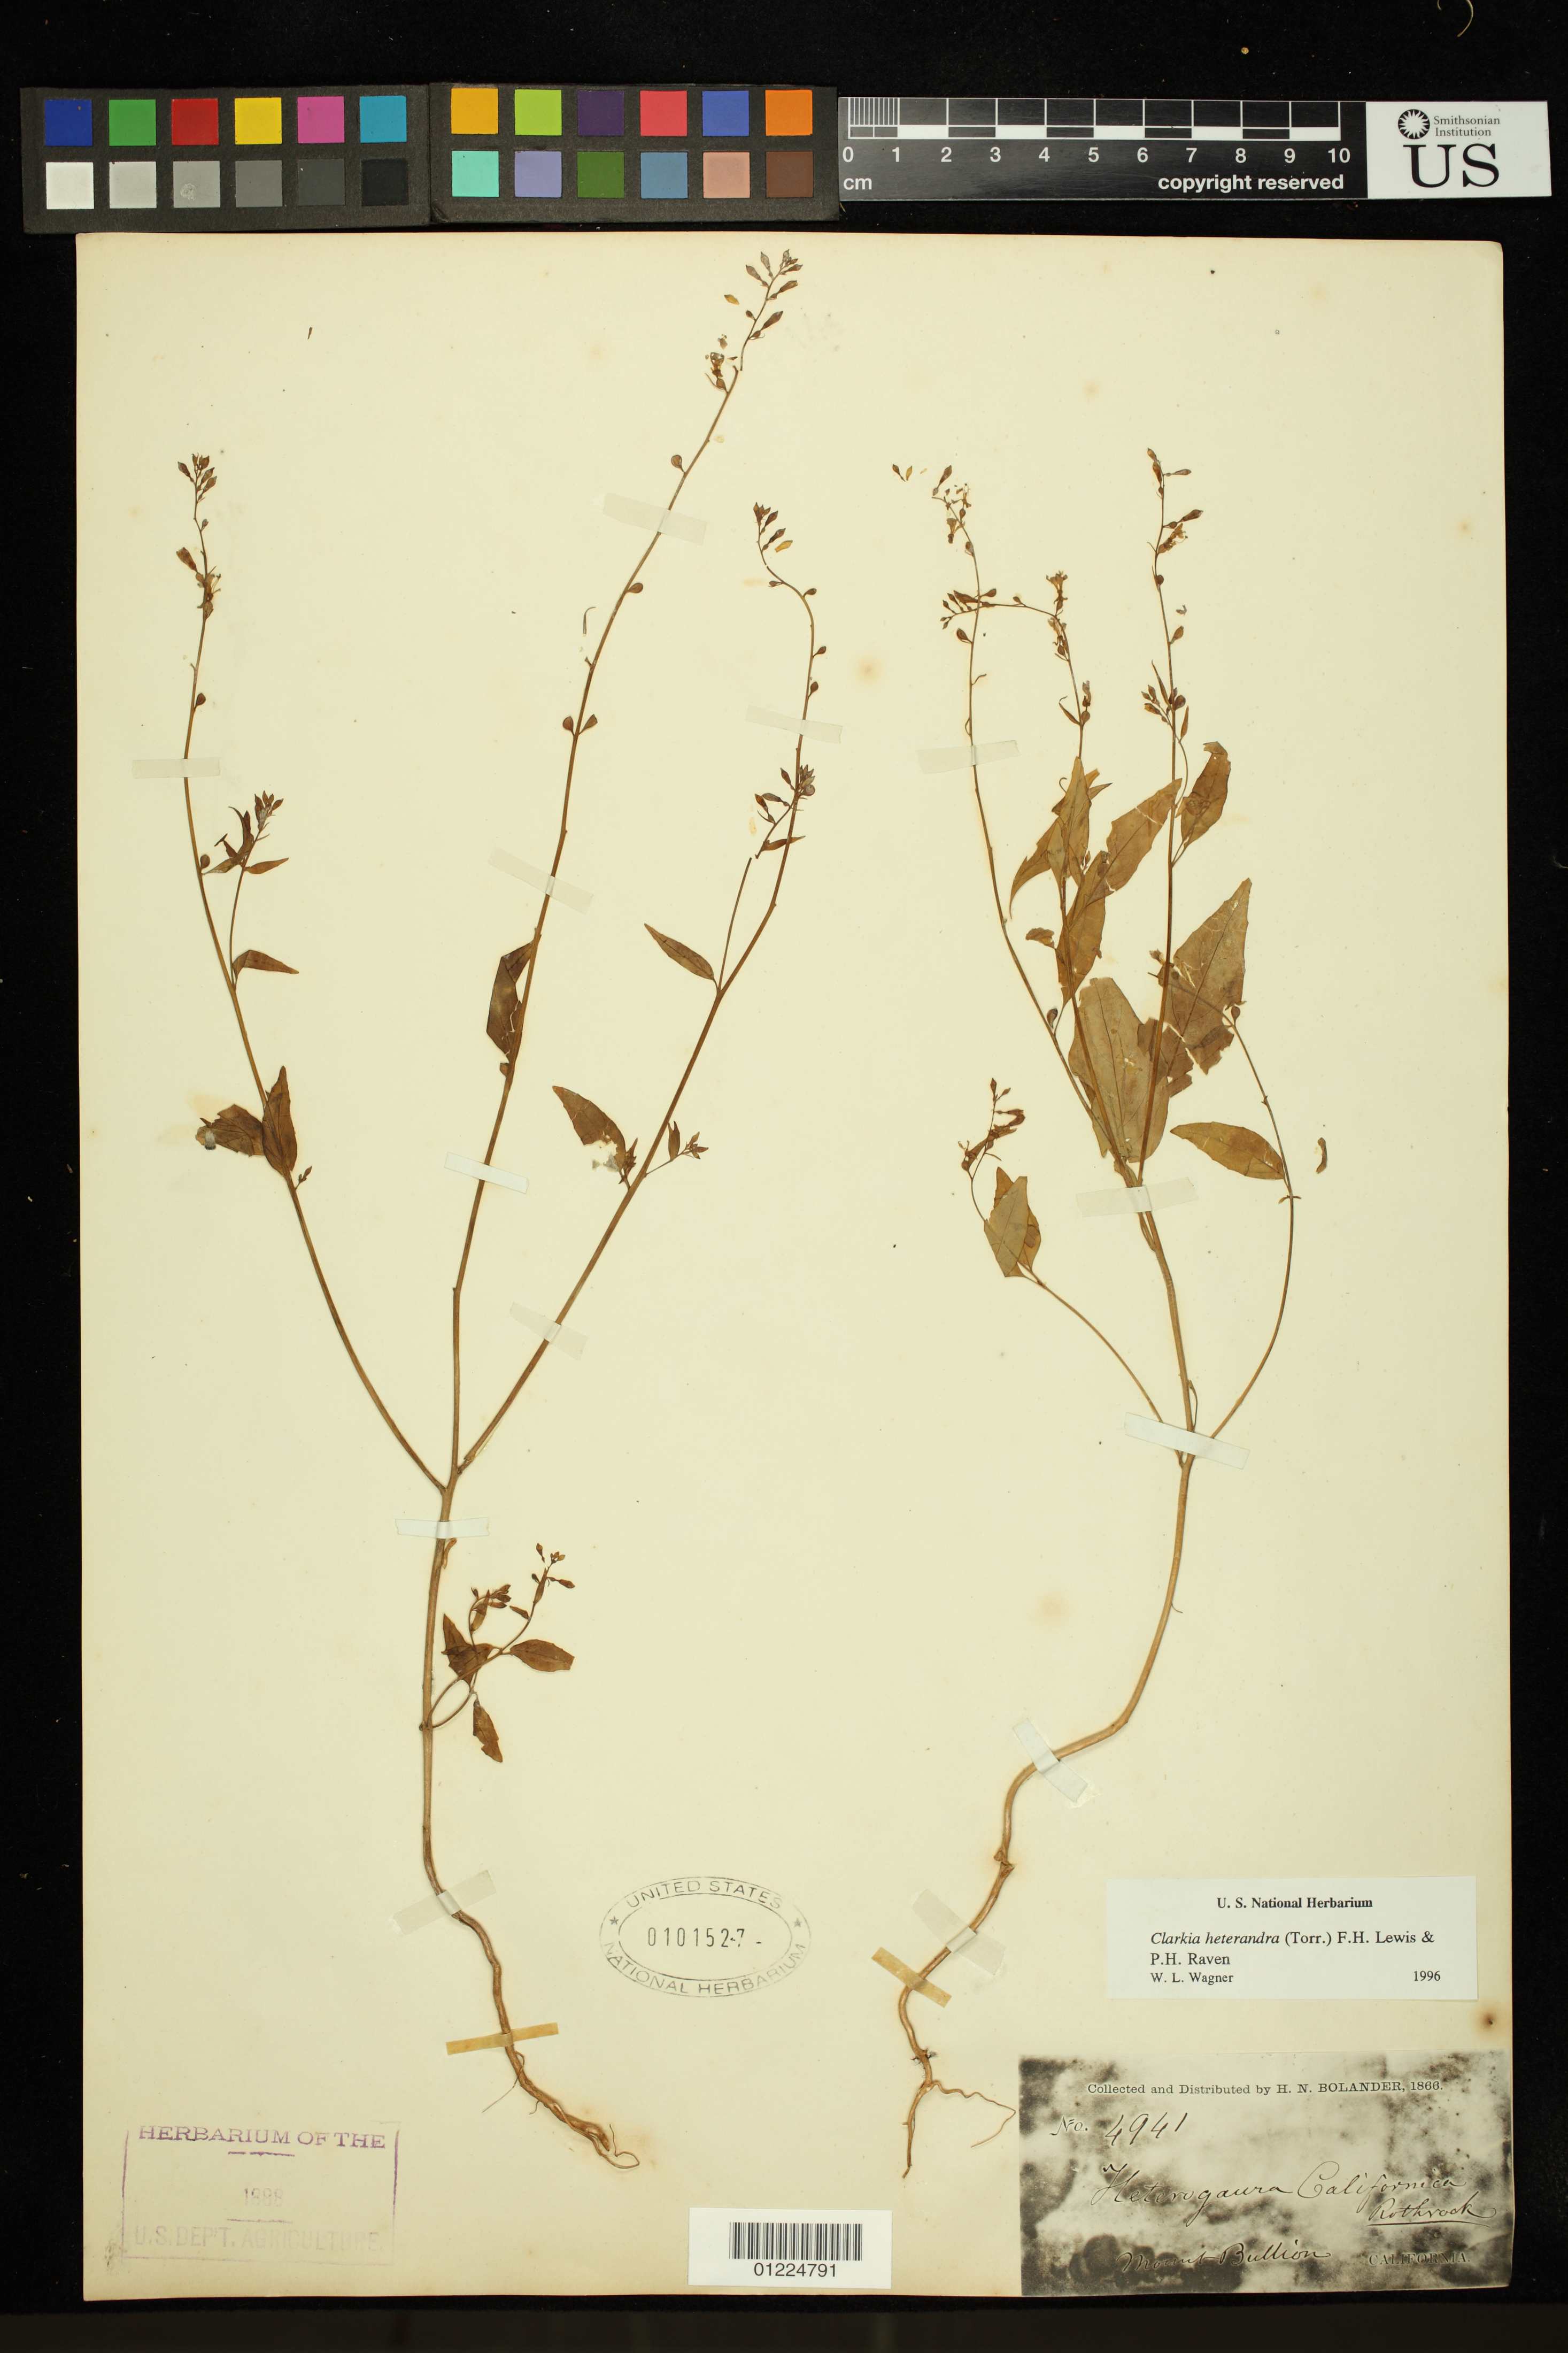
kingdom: Plantae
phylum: Tracheophyta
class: Magnoliopsida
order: Myrtales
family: Onagraceae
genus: Clarkia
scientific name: Clarkia heterandra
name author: (Torr.) F. H. Lewis & P.H. Raven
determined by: Wagner, W. L., (BOT), Smithsonian Institution - National Museum of Natural History (UNITED STATES)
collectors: H. Bolander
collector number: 4941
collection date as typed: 1866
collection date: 1866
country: United States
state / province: California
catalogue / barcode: US 101527